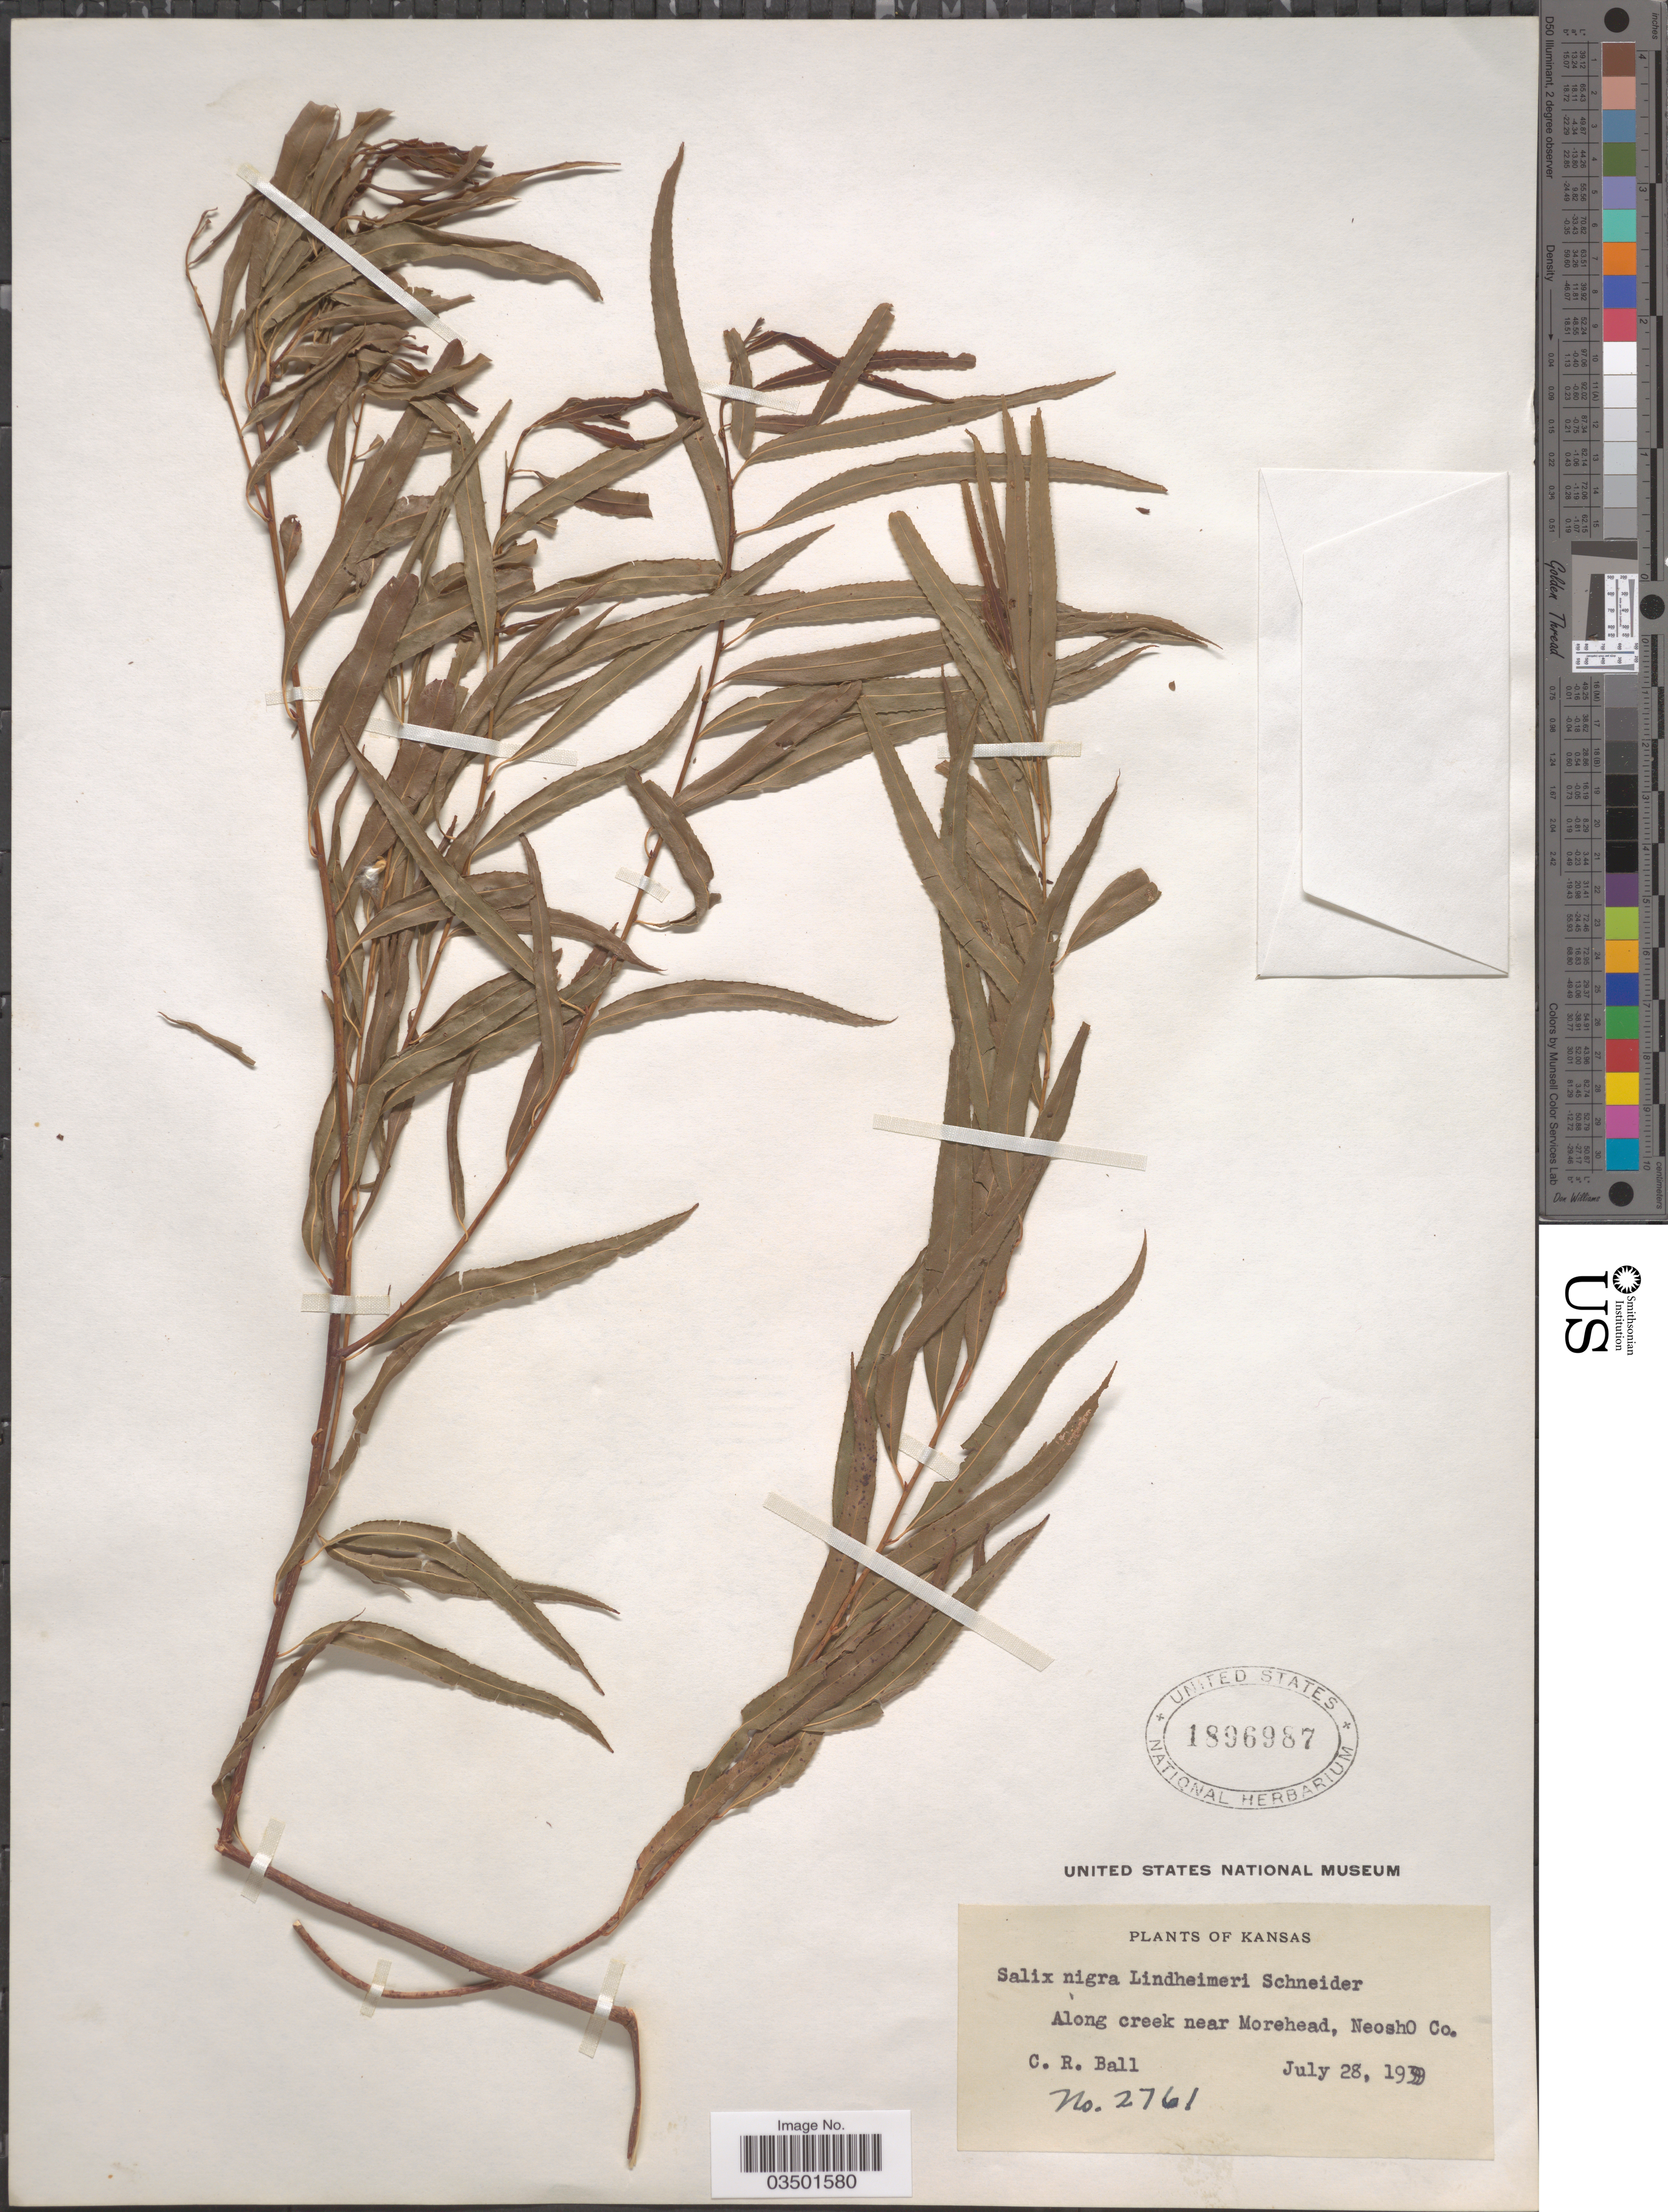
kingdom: Plantae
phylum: Tracheophyta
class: Magnoliopsida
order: Malpighiales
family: Salicaceae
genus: Salix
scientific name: Salix nigra var. lindheimeri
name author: C.K. Schneid.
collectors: C. R. Ball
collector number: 2761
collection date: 1939-07-28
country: United States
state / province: Kansas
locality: Along creek near Morehead, NeoshO Co.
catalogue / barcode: US 1896987